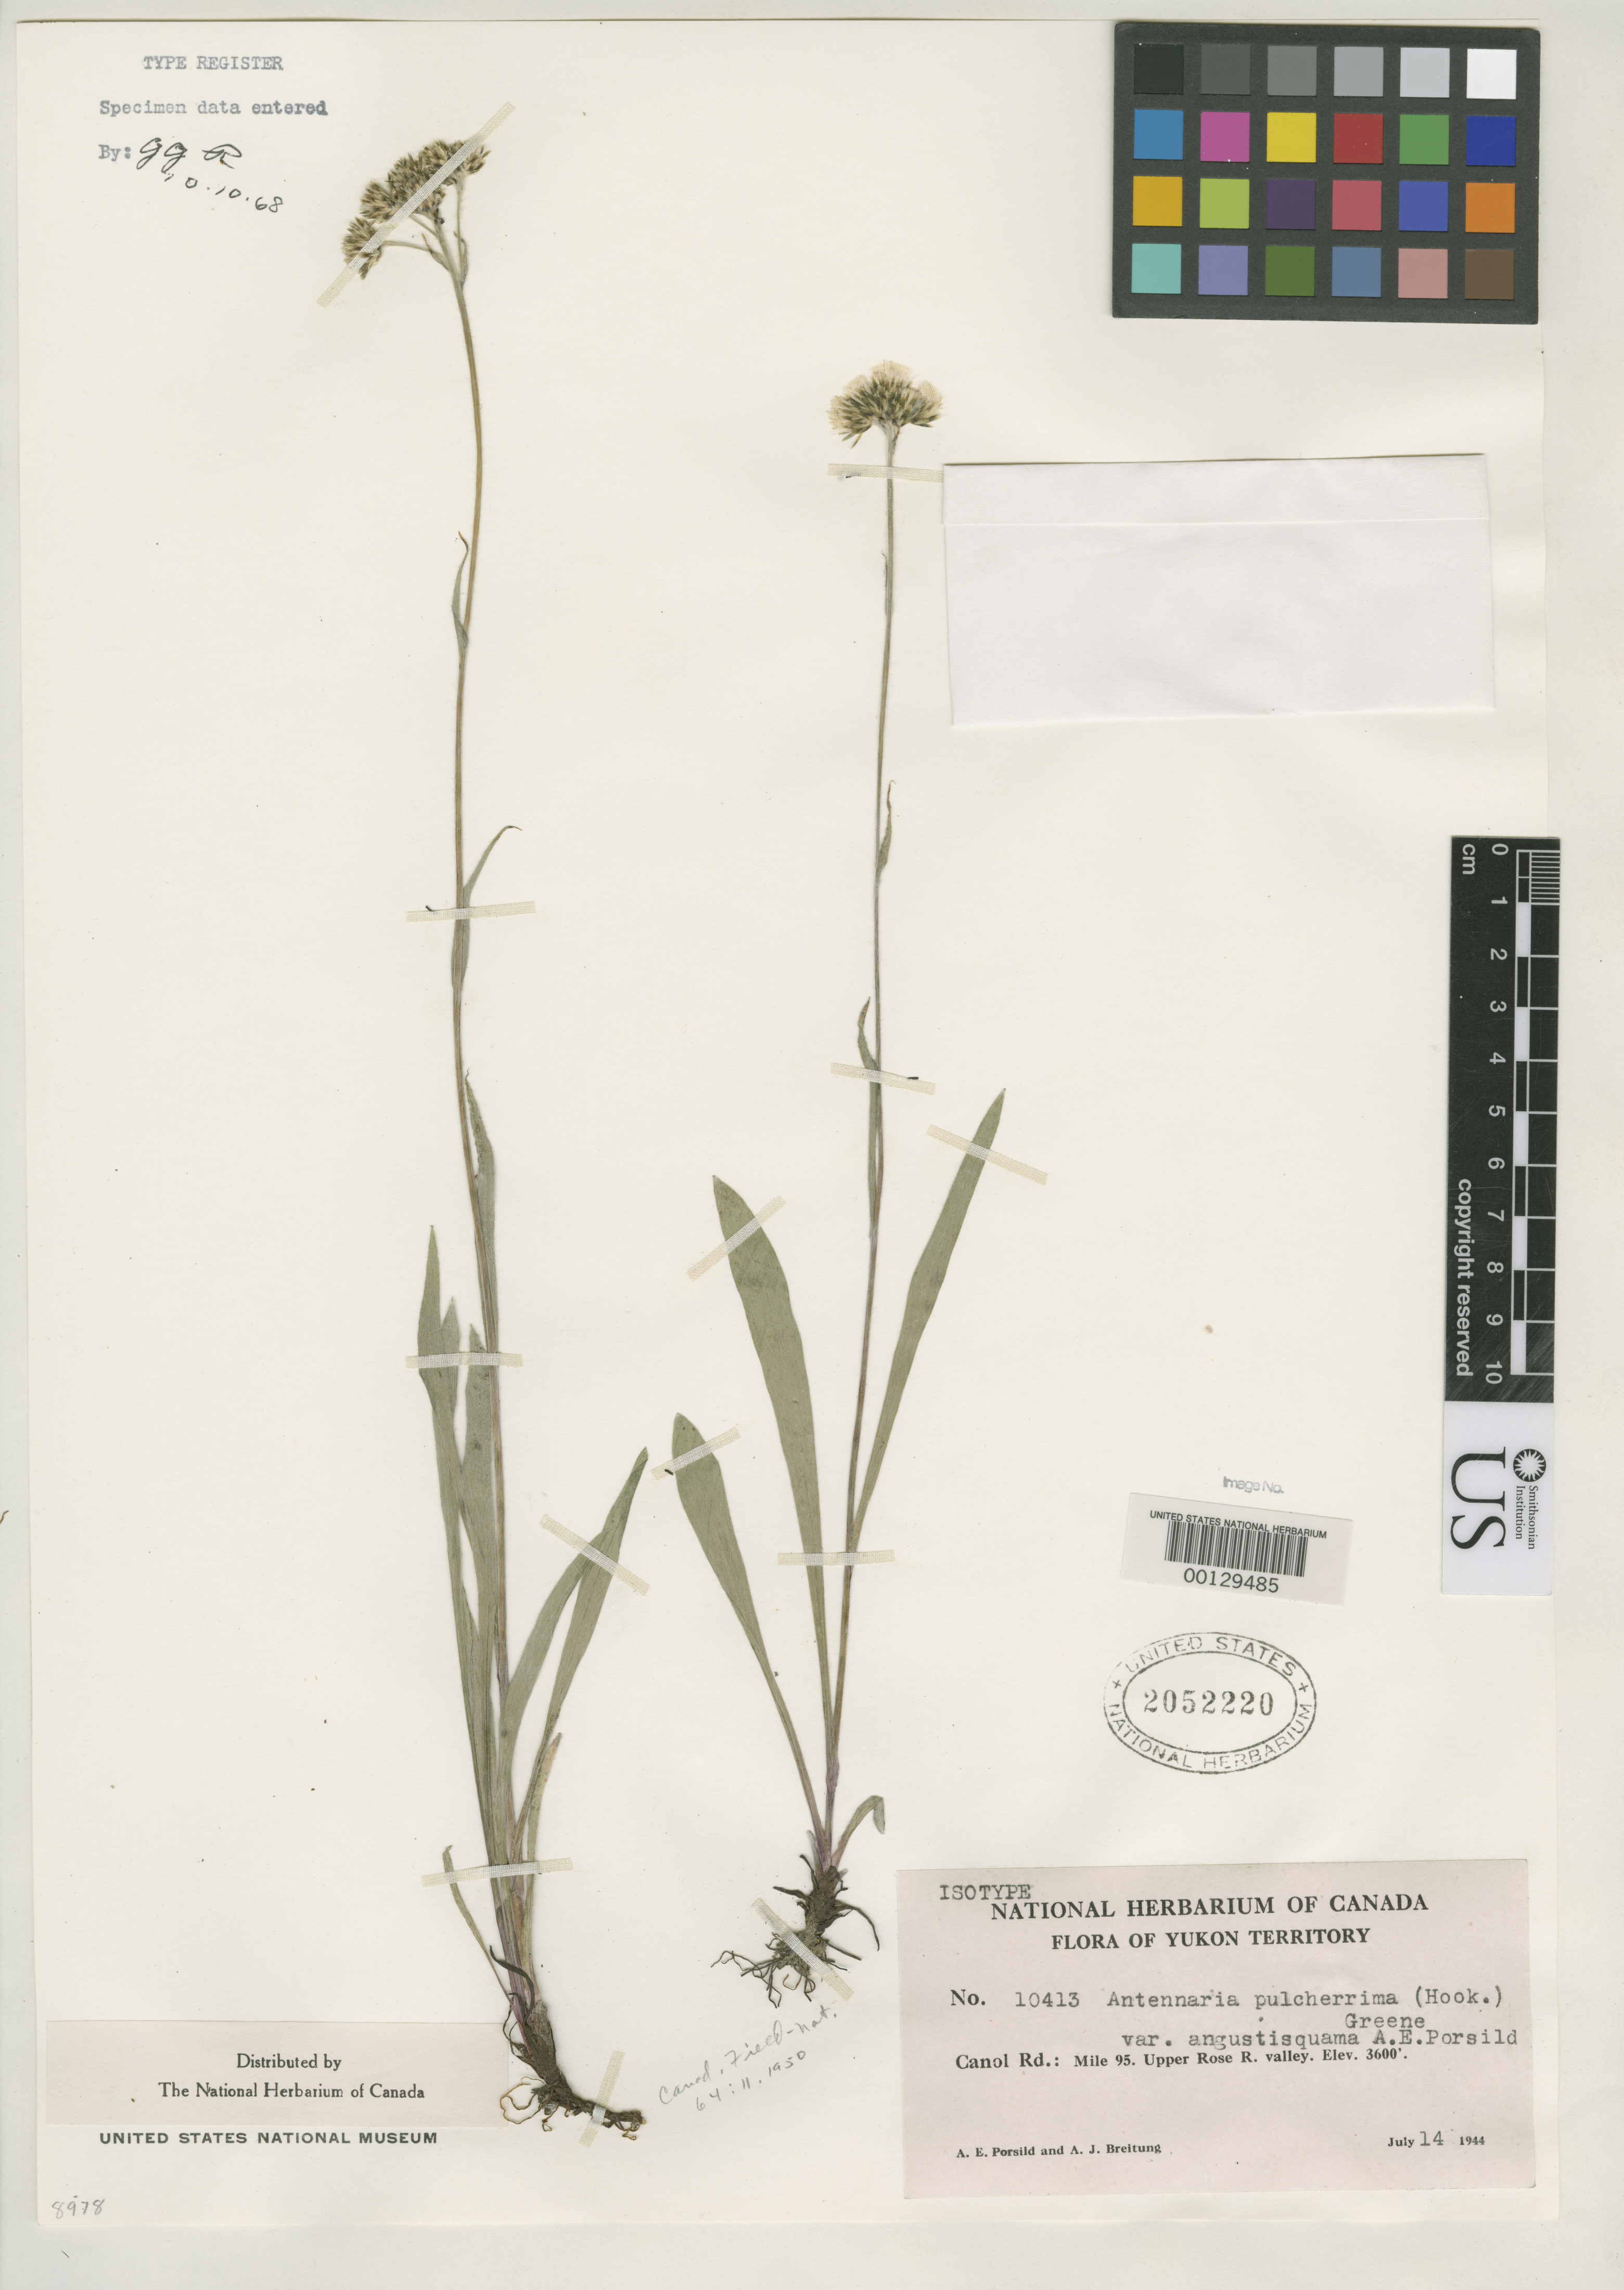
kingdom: Plantae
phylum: Tracheophyta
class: Magnoliopsida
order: Asterales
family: Asteraceae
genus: Antennaria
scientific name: Antennaria pulcherrima var. angustisquama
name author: A.E. Porsild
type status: Type Material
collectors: A. E. Porsild & A. J. Breitung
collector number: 10413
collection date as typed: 14 Jul 1944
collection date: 1944-07-14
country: Canada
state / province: Yukon Territory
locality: Upper Rose River Valley; Canal Road.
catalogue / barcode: US 2052220